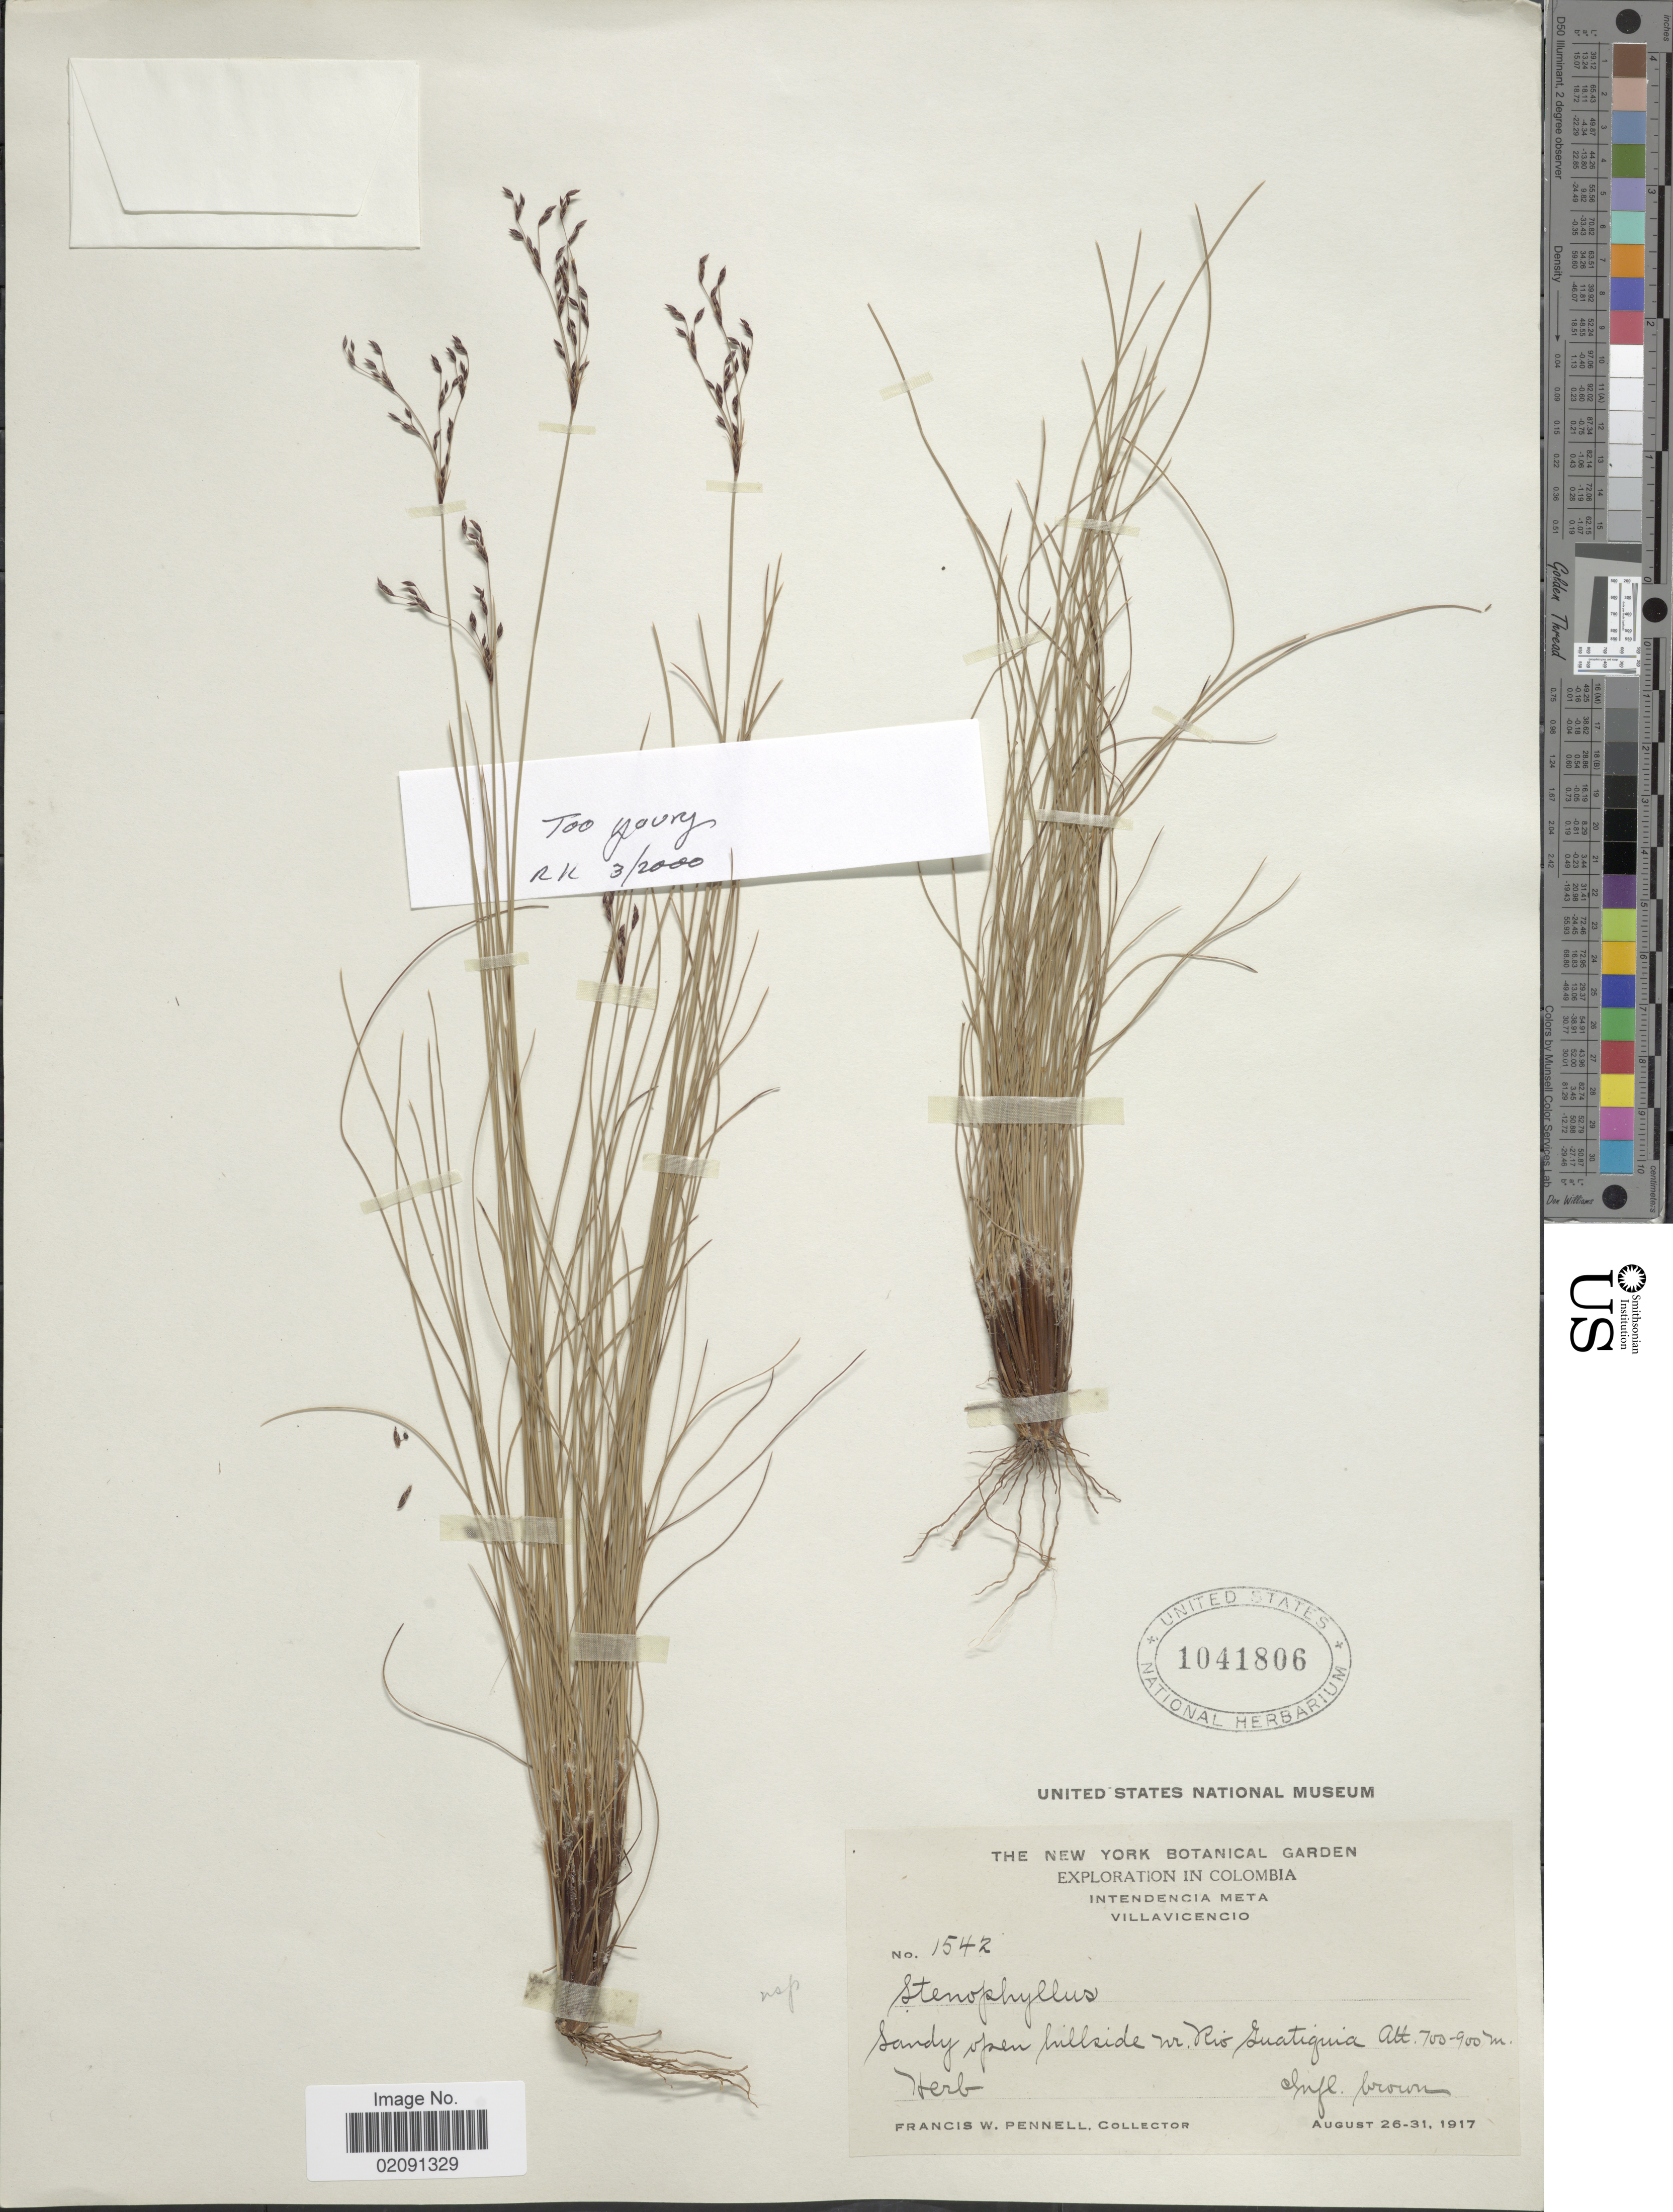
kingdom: Plantae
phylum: Tracheophyta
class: Liliopsida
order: Poales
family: Cyperaceae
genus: Bulbostylis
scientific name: Bulbostylis sp.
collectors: F. W. Pennell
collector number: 1542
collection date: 1917-08-26/1917-08-31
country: Colombia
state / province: Meta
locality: Villavicencio, nr. Rio Guatiquia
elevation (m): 700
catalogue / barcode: US 1041806